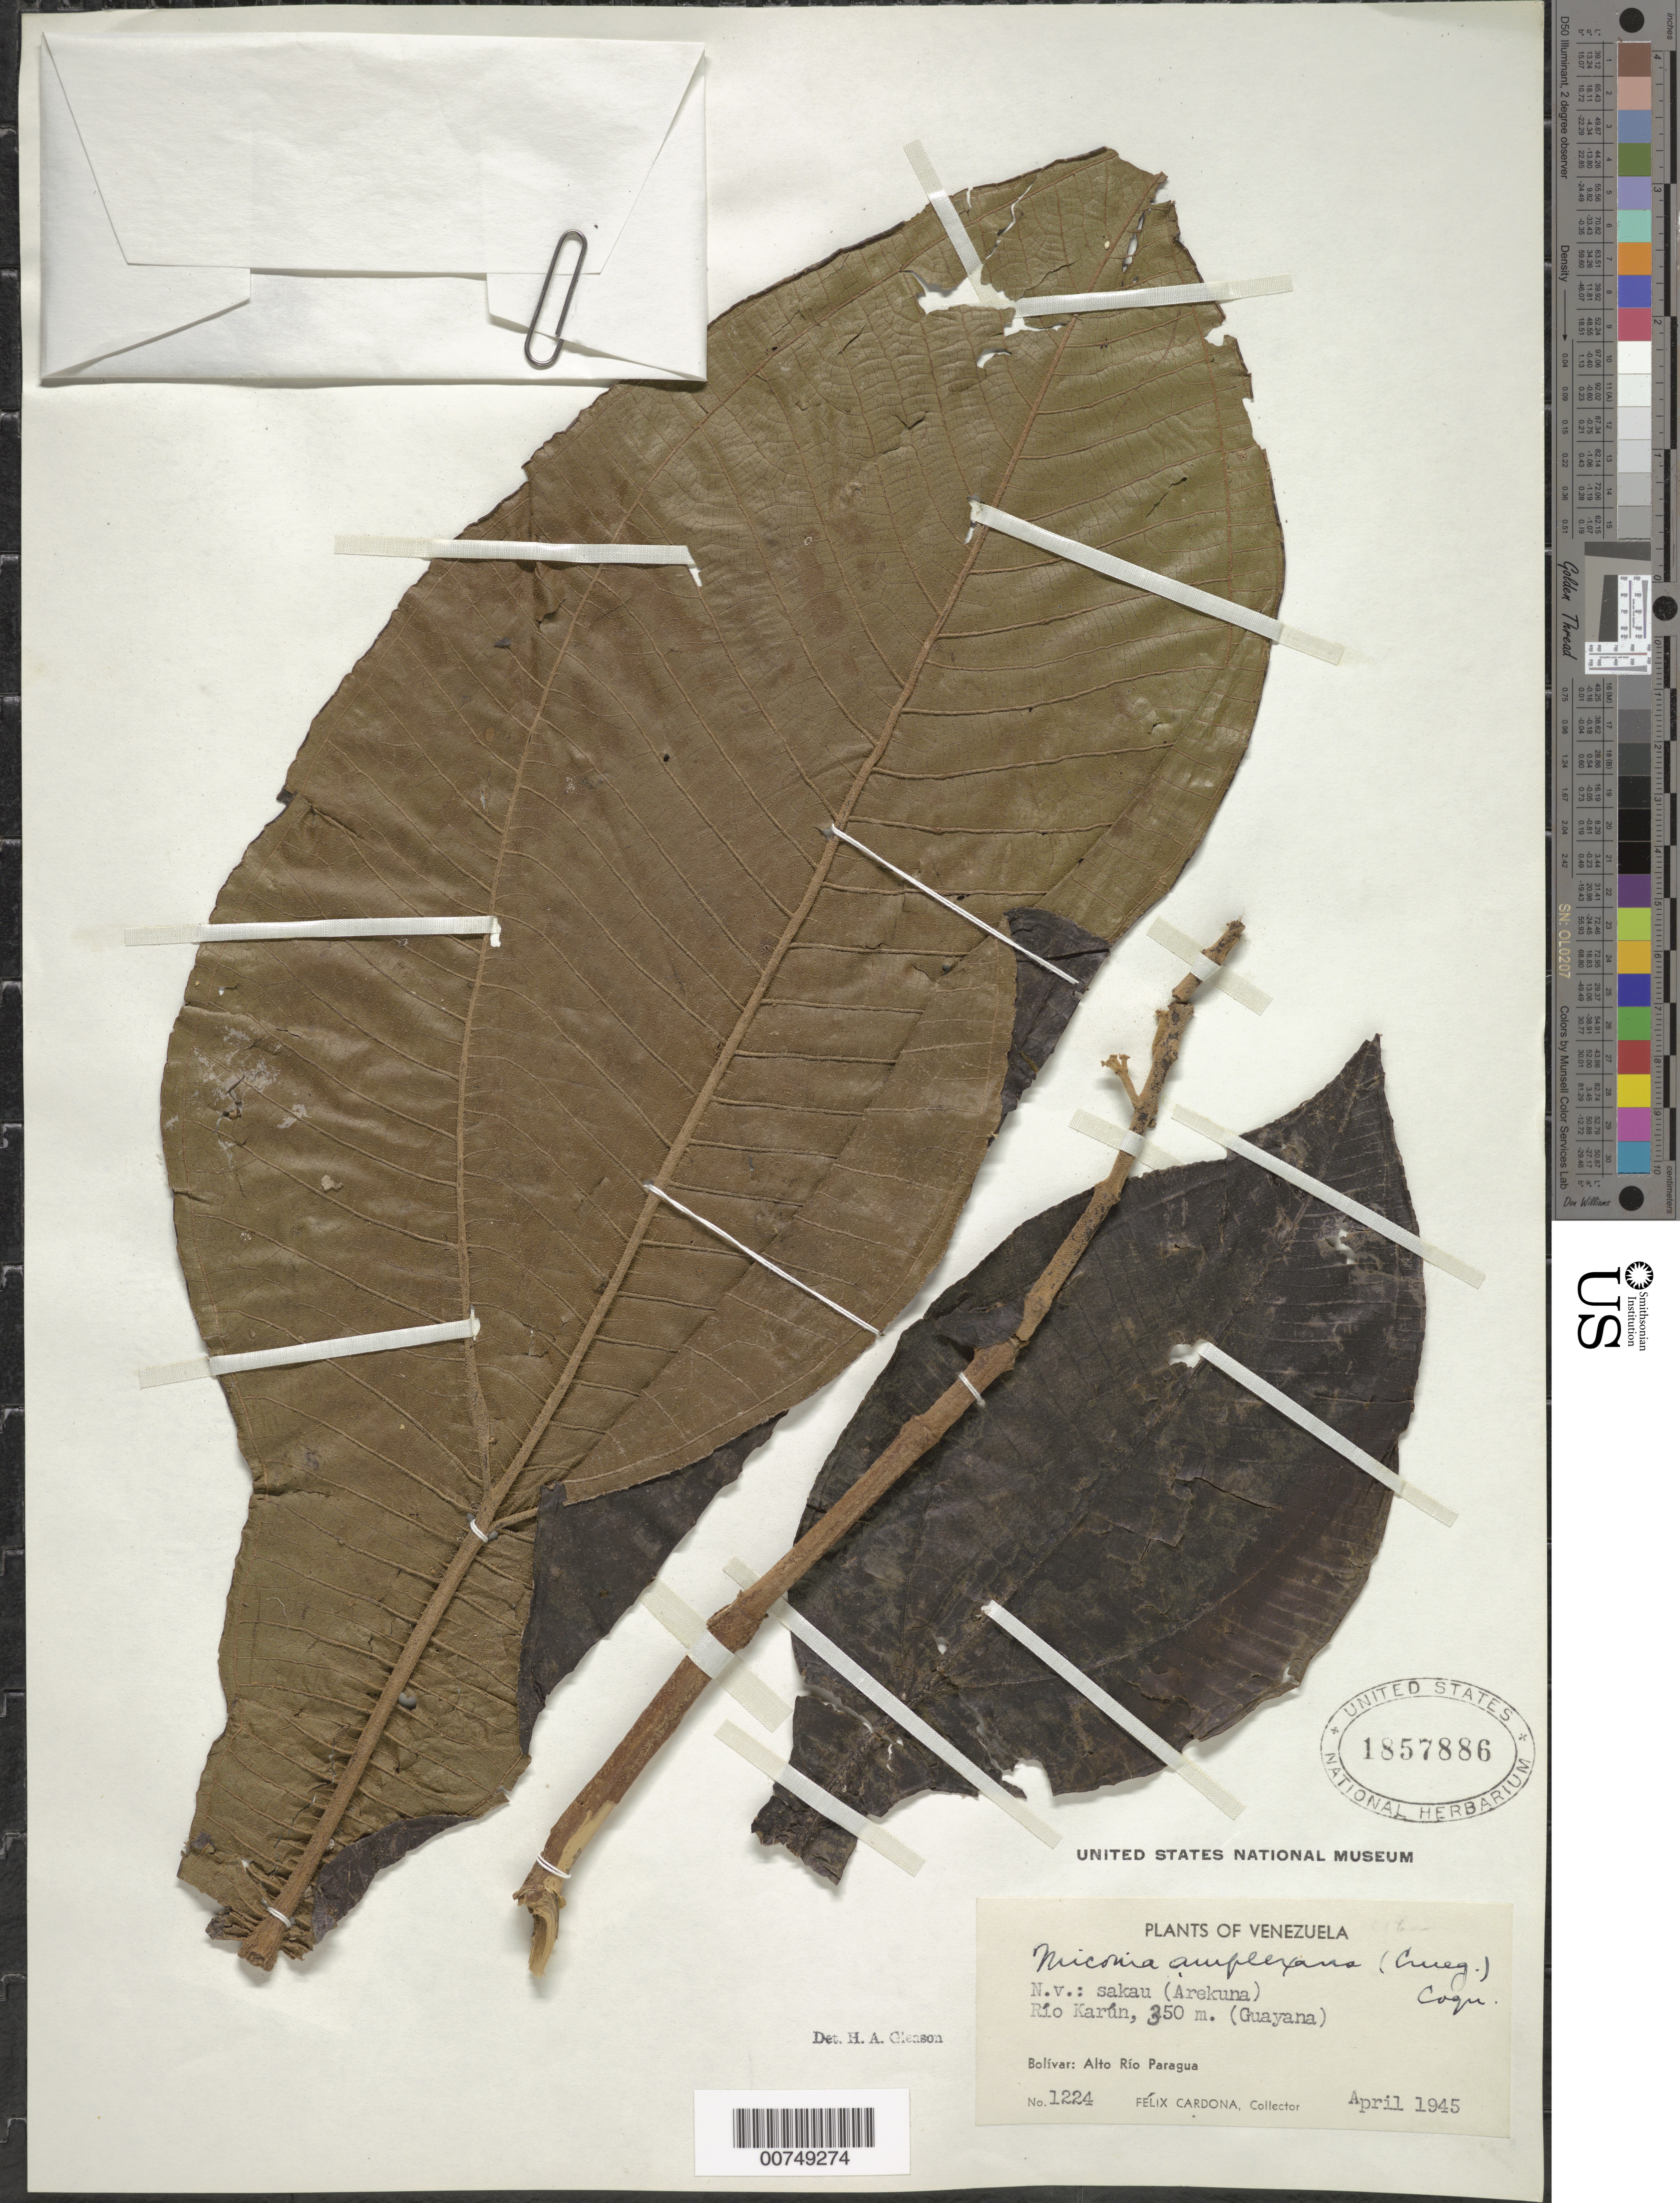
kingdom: Plantae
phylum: Tracheophyta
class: Magnoliopsida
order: Myrtales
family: Melastomataceae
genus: Miconia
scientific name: Miconia amplexans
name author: (Crueg.) Cogn.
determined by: Gleason, H. A.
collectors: F. Cardona Puig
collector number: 1224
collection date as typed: Apr-45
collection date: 1945-04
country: Venezuela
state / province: Bolívar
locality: Alto Río Paragua, Río Karún (Guayana)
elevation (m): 350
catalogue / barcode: US 1857886